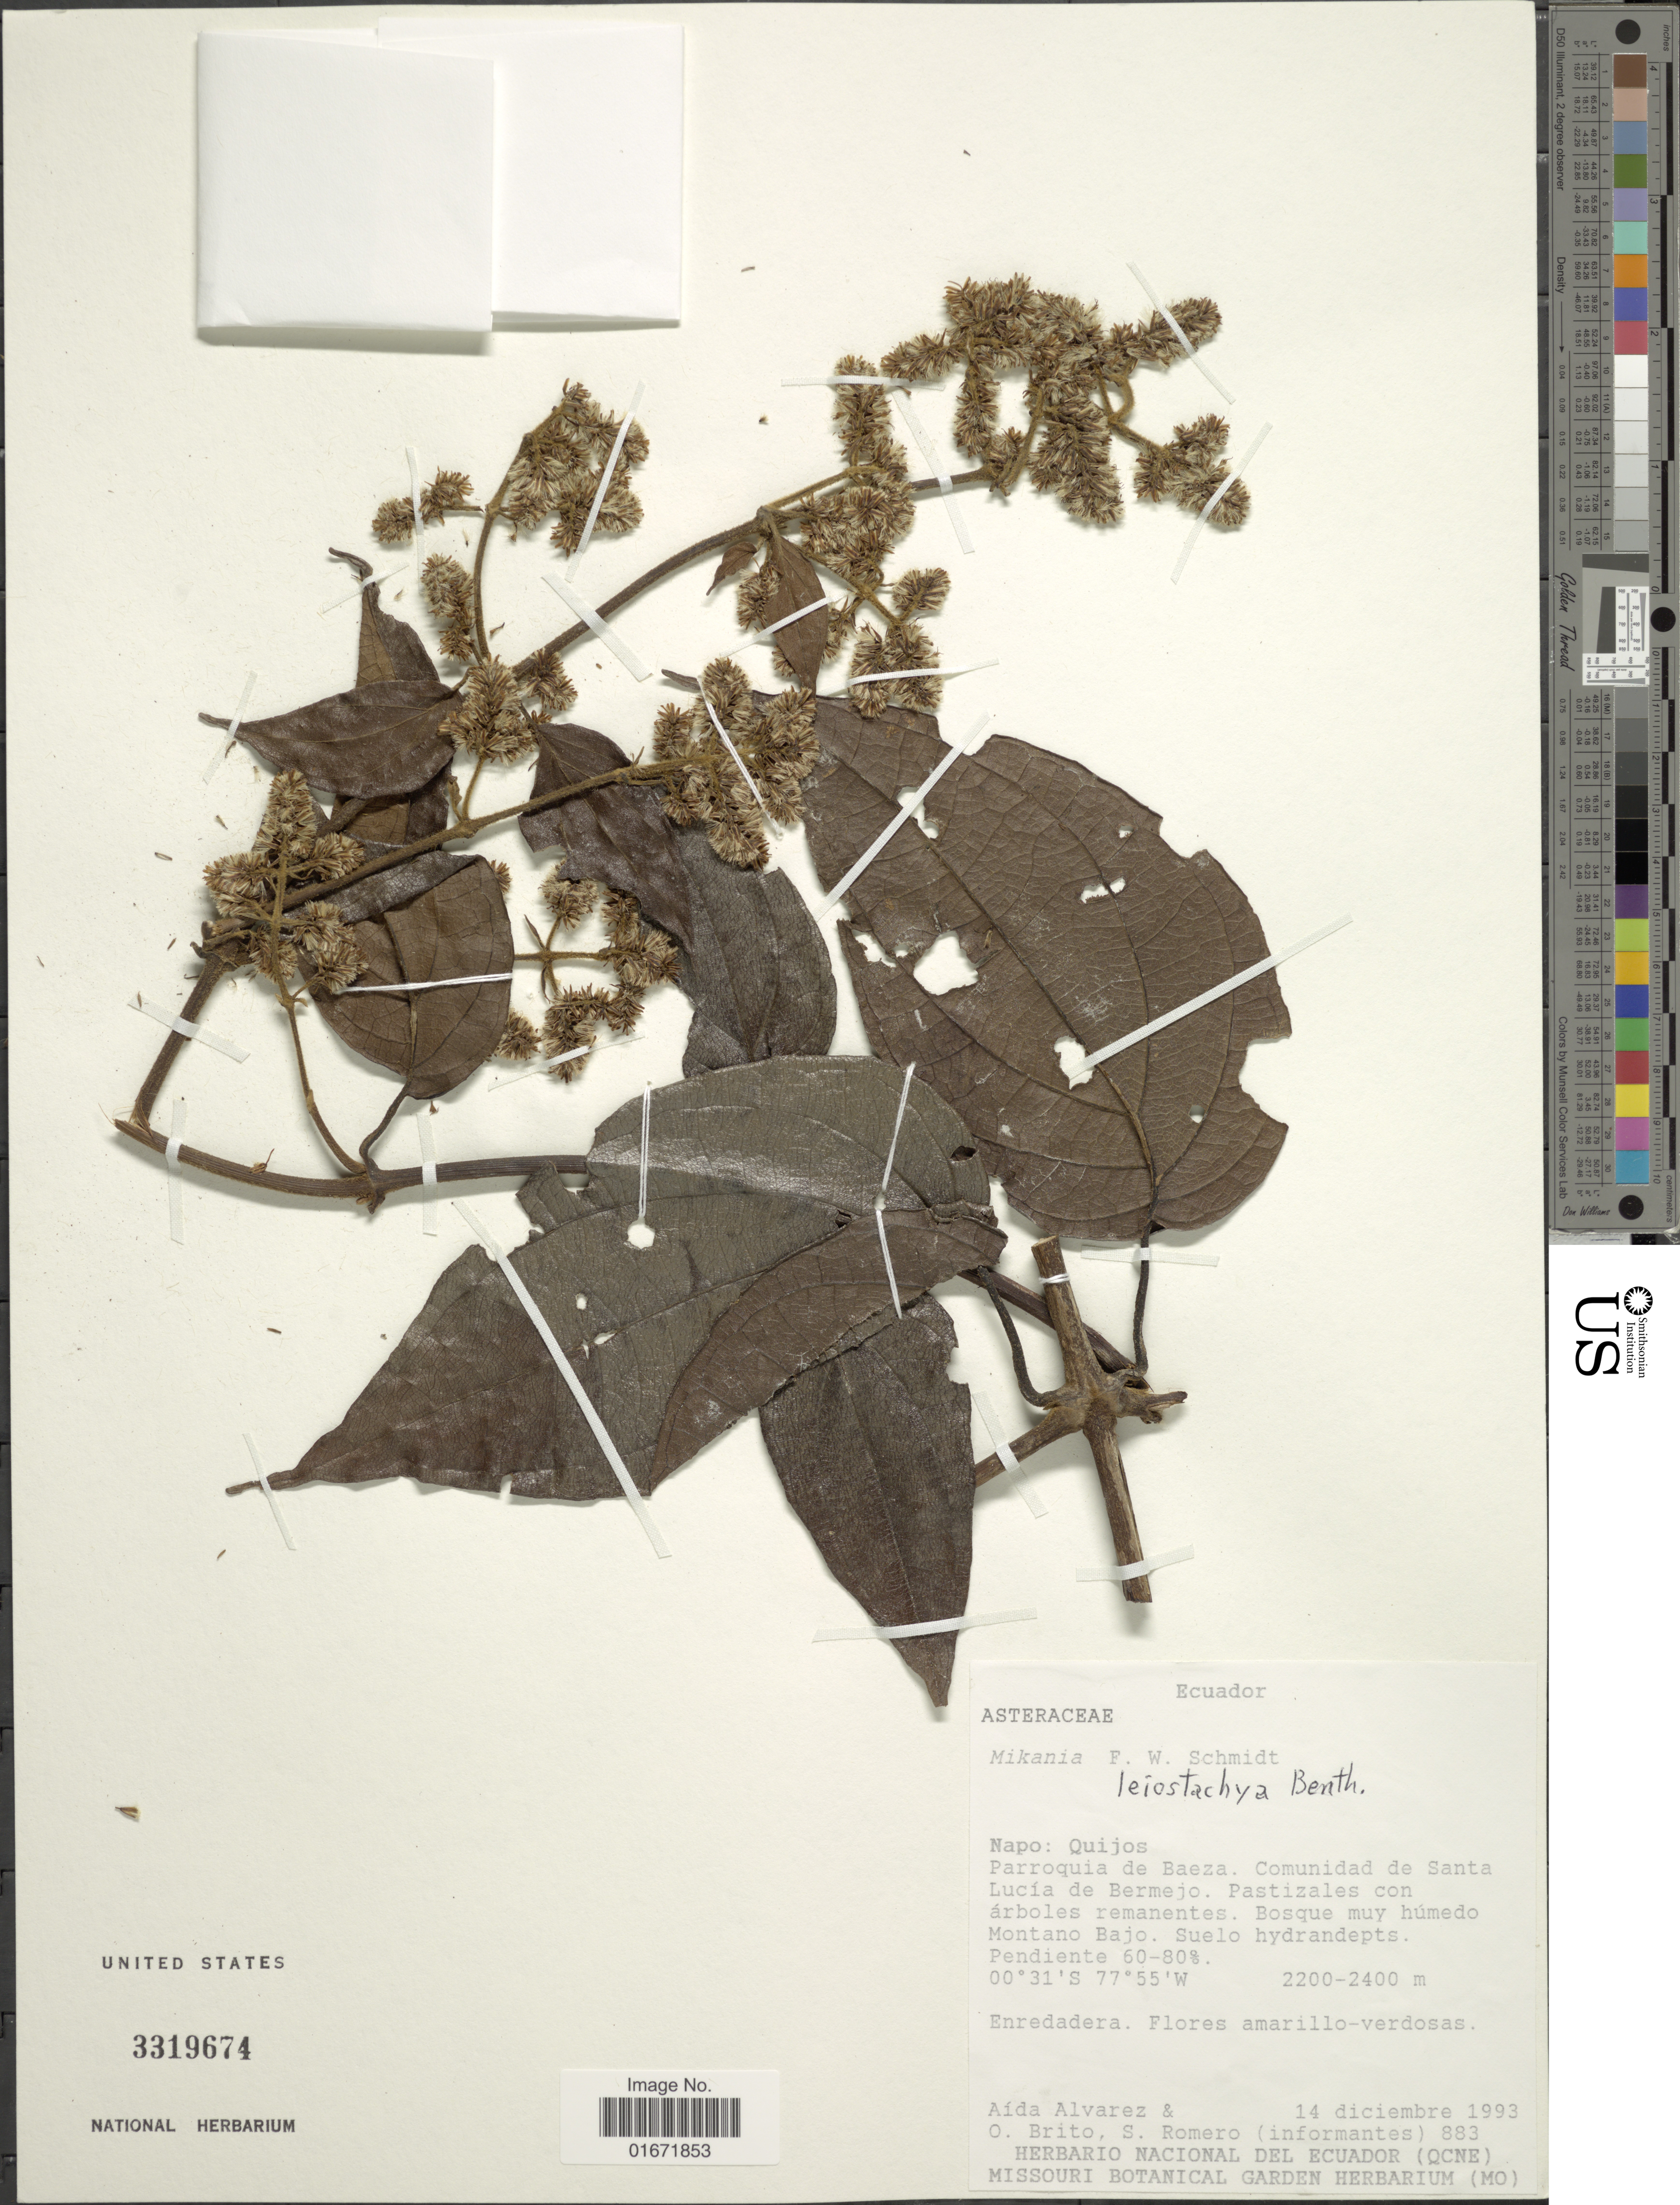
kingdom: Plantae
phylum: Tracheophyta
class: Magnoliopsida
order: Asterales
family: Asteraceae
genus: Mikania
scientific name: Mikania leiostachya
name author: Benth.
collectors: A. Alvarez, O. Brito & S. Romero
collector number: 883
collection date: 1993-12-14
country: Ecuador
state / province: Napo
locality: Napo: Quijos. Parroquia de Baeza. Comunidad de Santa Lucia de Bermejo. Pastizales con arboles remanentes. Bosque muy húmedo Motnano Bajo. Suelo hydrandepts.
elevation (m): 2200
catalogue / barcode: US 3319674